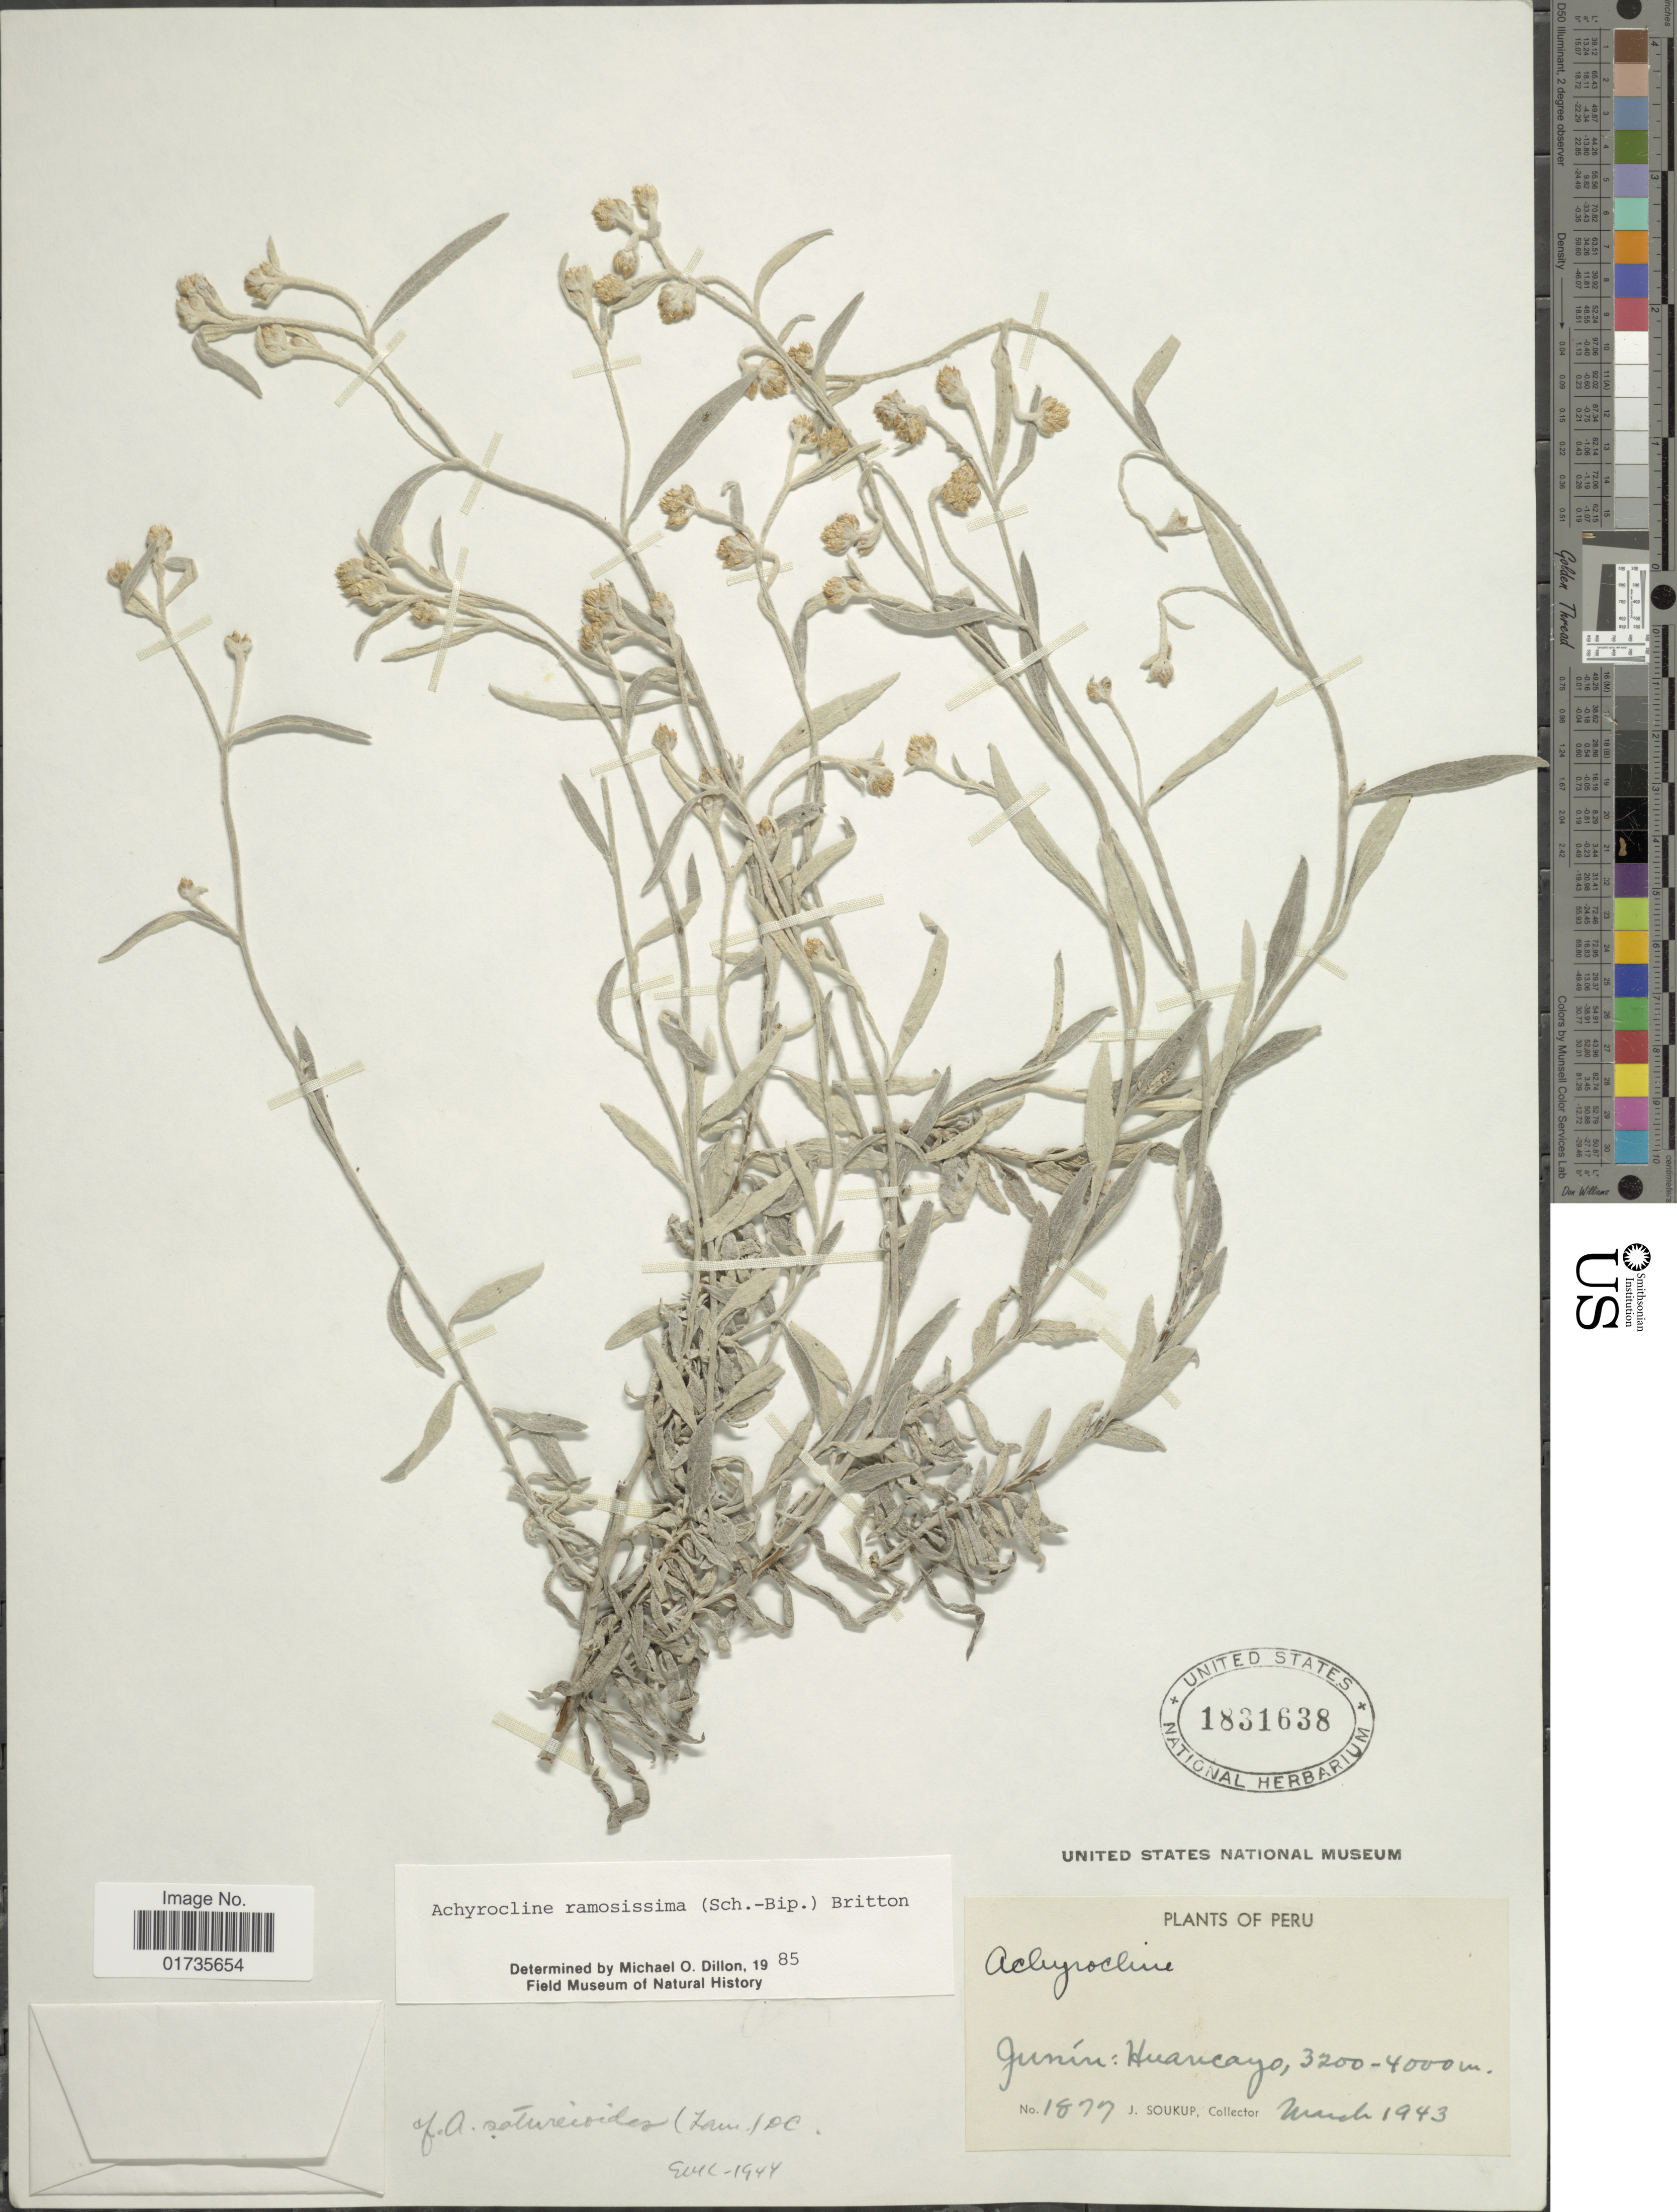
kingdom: Plantae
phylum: Tracheophyta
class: Magnoliopsida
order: Asterales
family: Asteraceae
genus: Achyrocline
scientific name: Achyrocline ramosissima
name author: (Sch. Bip.) Britton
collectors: J. Soukup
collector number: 1877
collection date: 1943-03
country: Peru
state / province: Junín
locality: Peru. Junín: Huancayo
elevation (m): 3200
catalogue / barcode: US 1831638